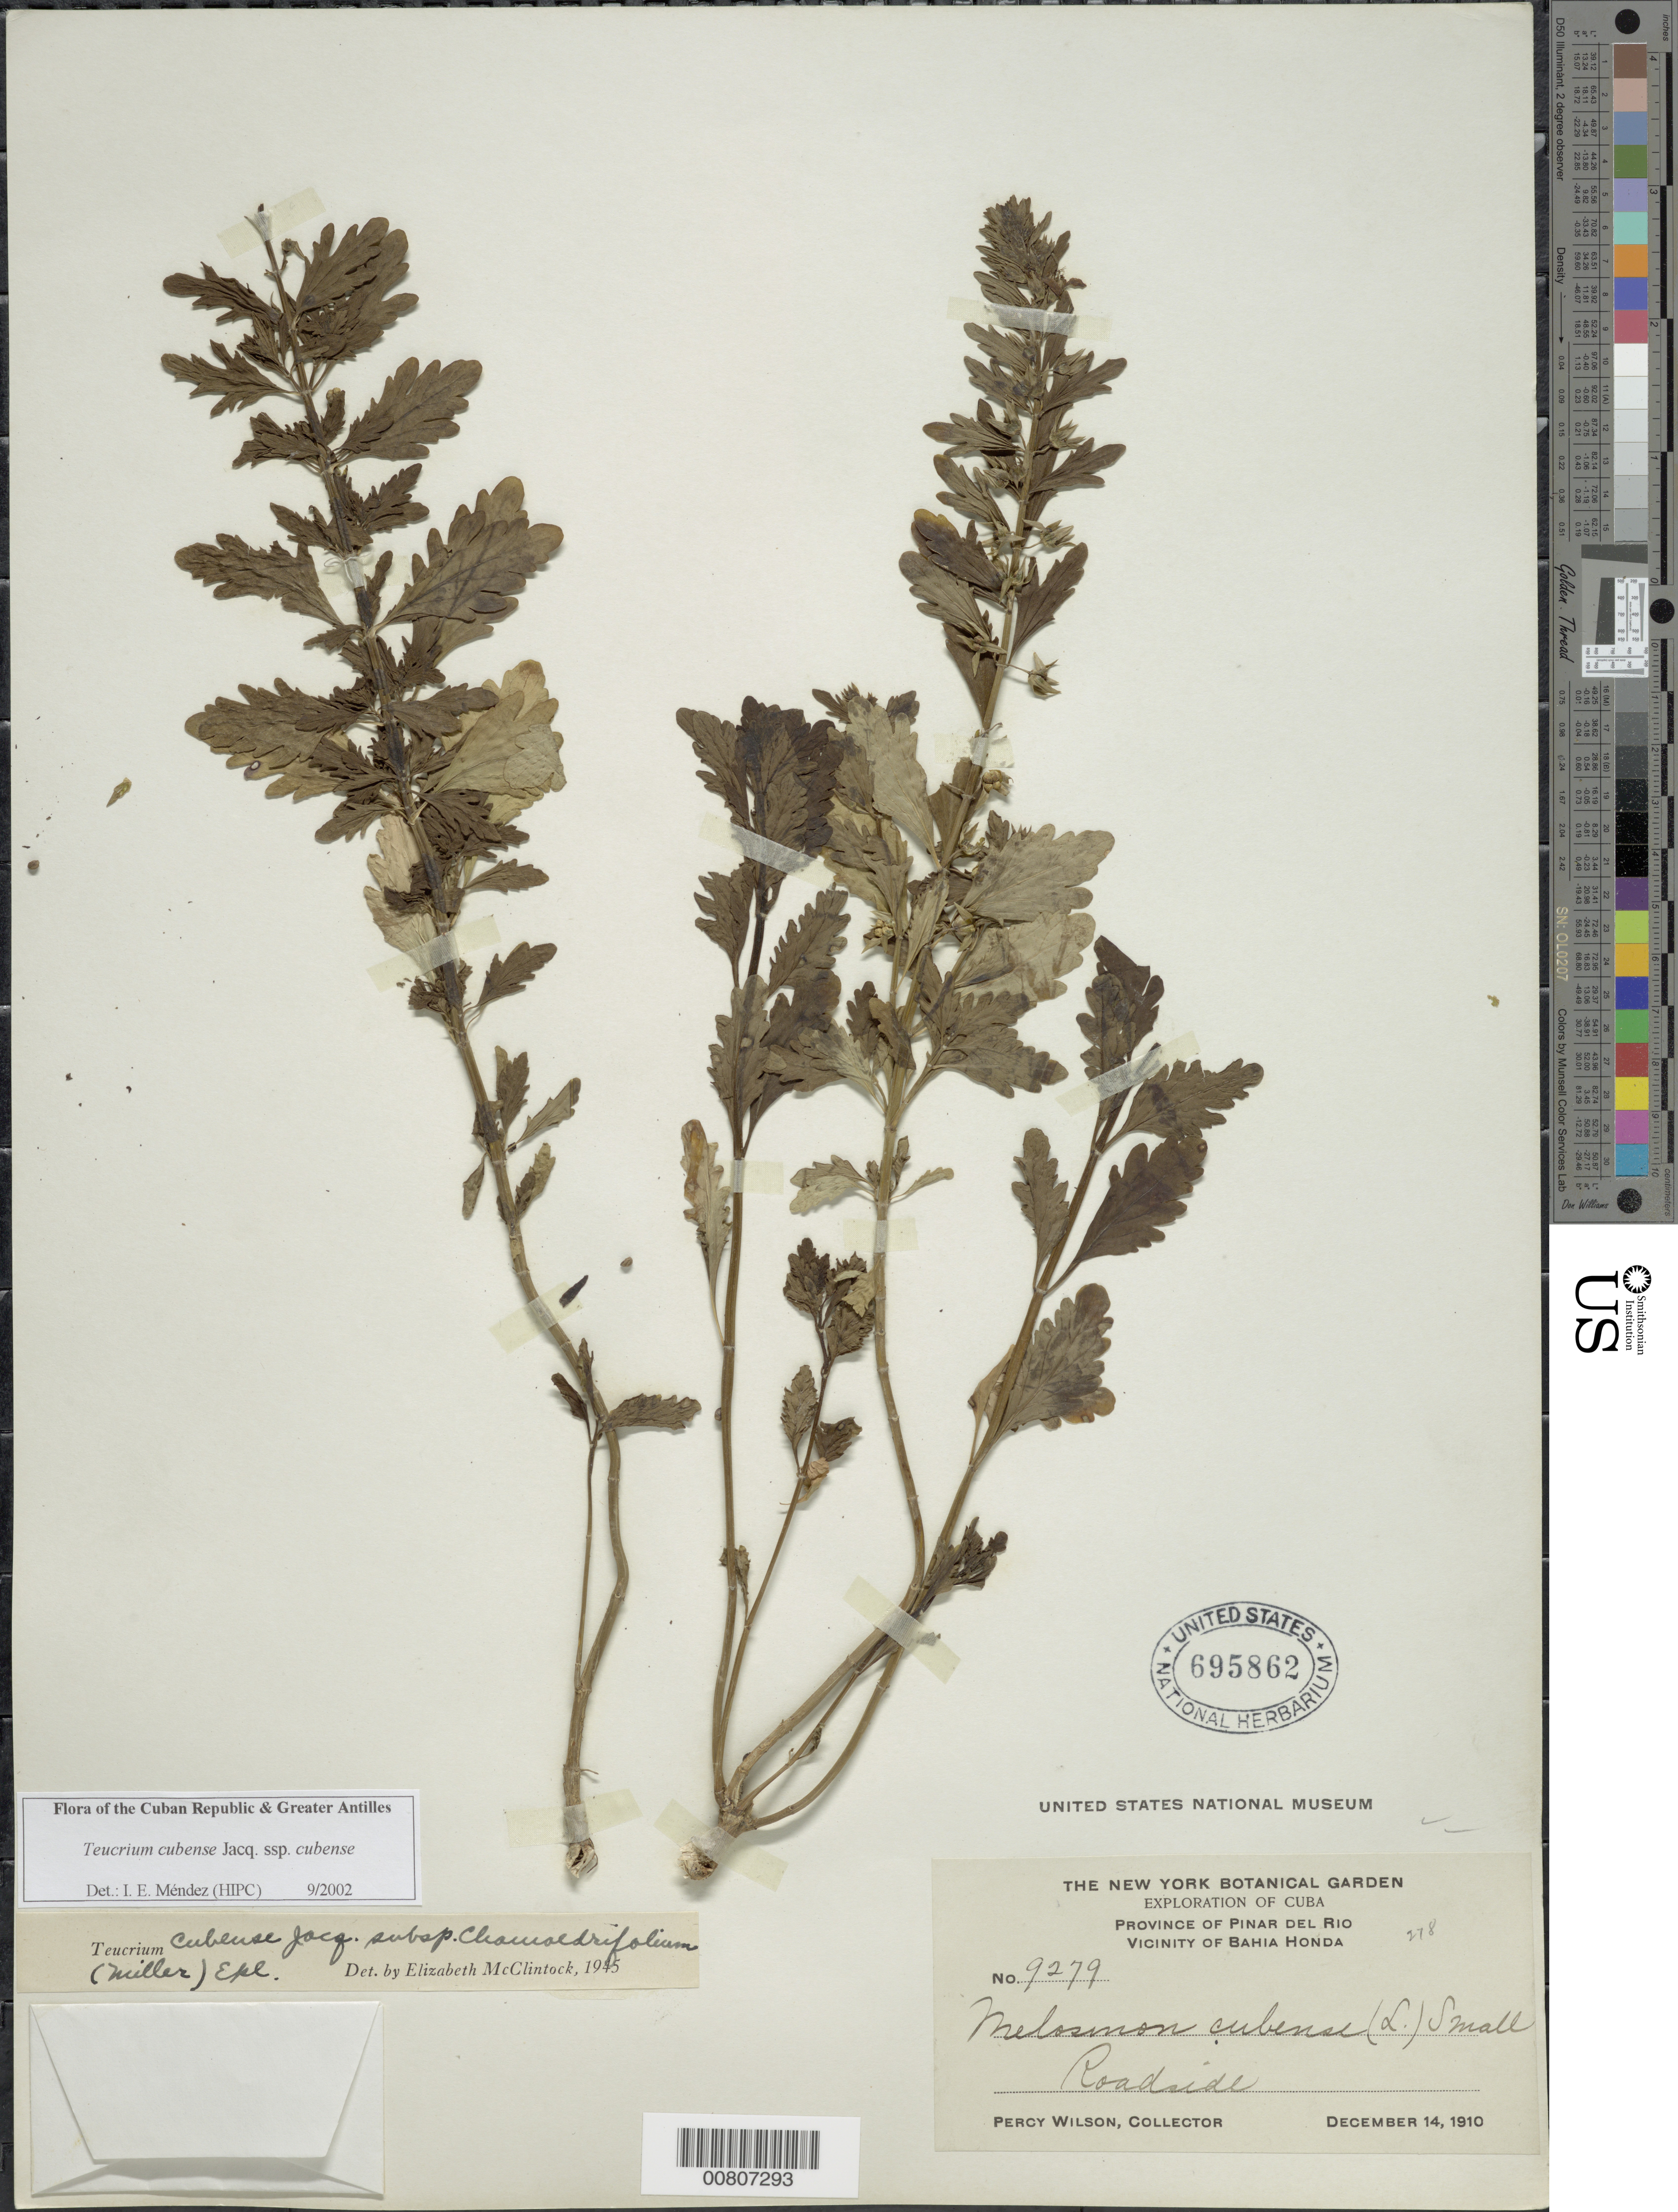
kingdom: Plantae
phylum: Tracheophyta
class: Magnoliopsida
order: Lamiales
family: Lamiaceae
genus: Teucrium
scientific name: Teucrium cubense subsp. cubense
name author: Jacq.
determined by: Méndez, Isidro E., (HIPC)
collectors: P. Wilson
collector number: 9279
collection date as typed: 14 Dec 1910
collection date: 1910-12-14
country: Cuba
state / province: Pinar del Rio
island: Cuba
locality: Bahia Honda vicinity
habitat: Roadside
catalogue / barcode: US 695862